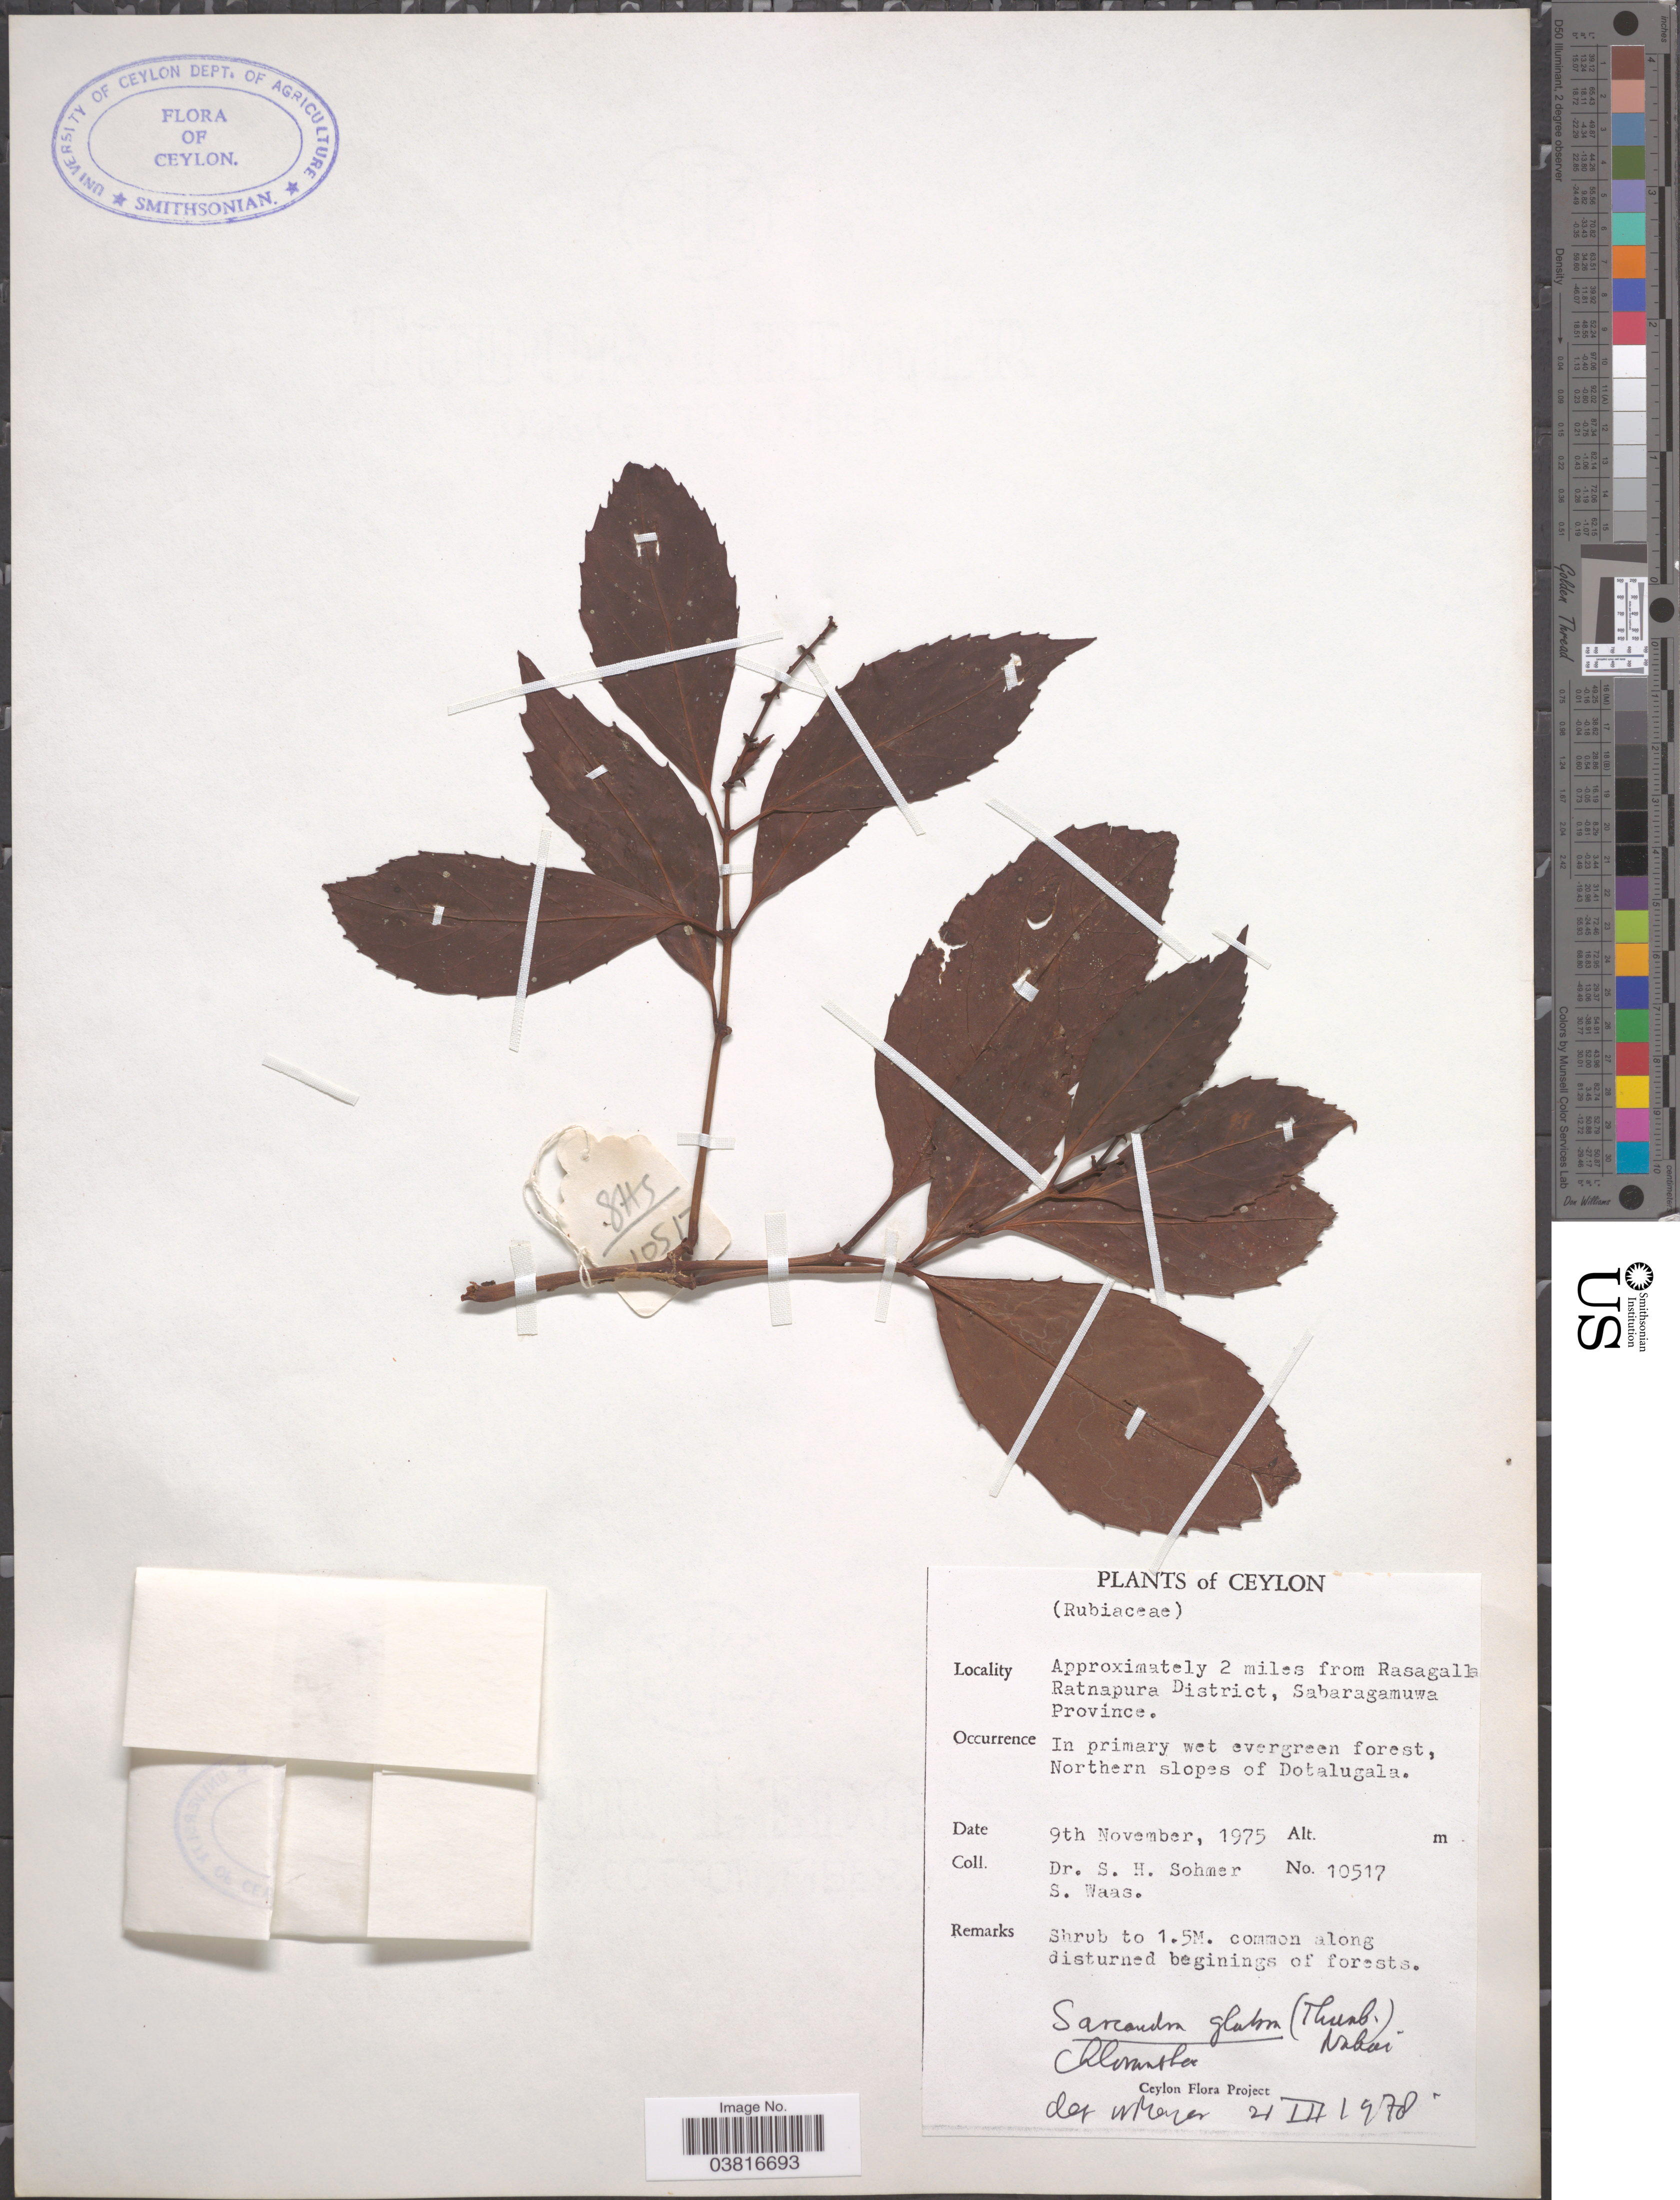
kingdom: Plantae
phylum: Tracheophyta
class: Magnoliopsida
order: Chloranthales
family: Chloranthaceae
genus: Sarcandra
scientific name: Sarcandra glabra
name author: (Thunb.) Nakai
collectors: S. H. Sohmer & S. Waas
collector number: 10517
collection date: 1975-11-09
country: Sri Lanka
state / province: Sabaragamuwa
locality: Ceylon. Approximately 2 miles from Rasagalla, Ratnapura District. In primary wet evergreen forest, Northern slopes of Dotalugala.